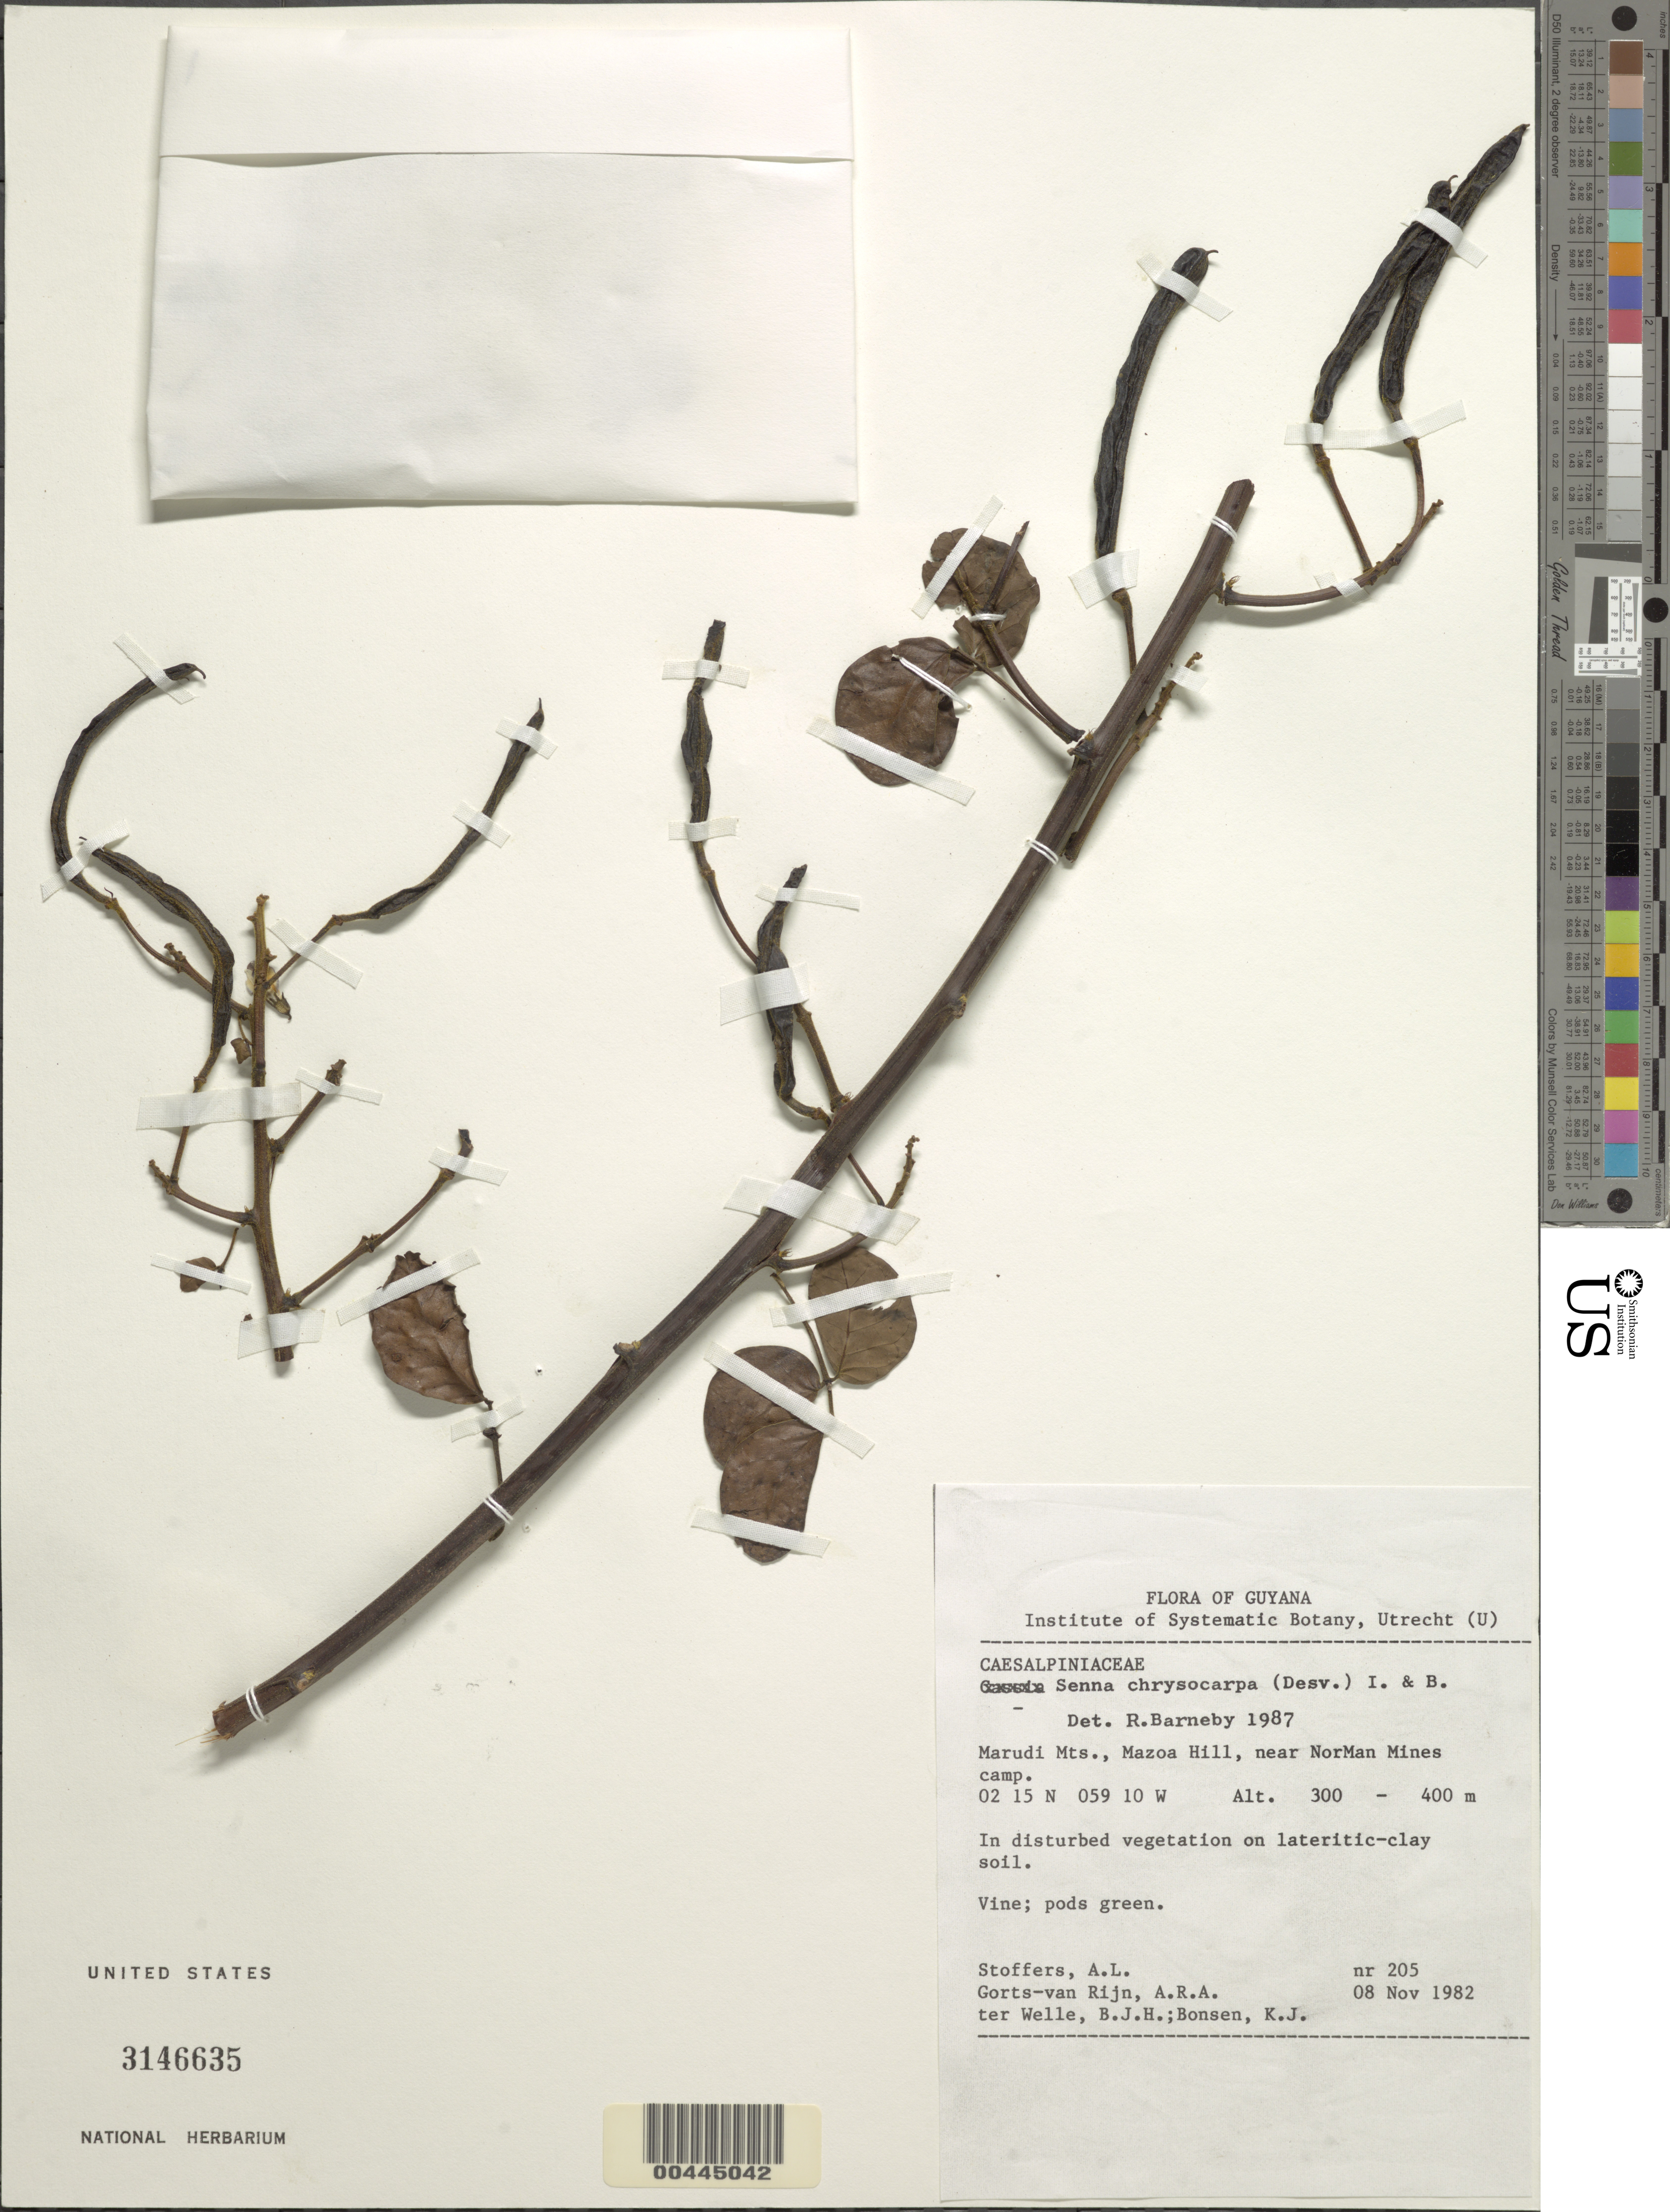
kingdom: Plantae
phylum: Tracheophyta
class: Magnoliopsida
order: Fabales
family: Fabaceae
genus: Senna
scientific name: Senna chrysocarpa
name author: (Desv.) H.S. Irwin & Barneby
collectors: A. Stoffers, A. .R. A. Görts-van Rijn, B. Welle & K. Bonsen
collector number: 205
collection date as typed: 08 Nov 1982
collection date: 1982-11-08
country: Guyana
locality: Marudi mts, mozoa hill, near norman mines camp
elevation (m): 300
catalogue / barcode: US 3146635